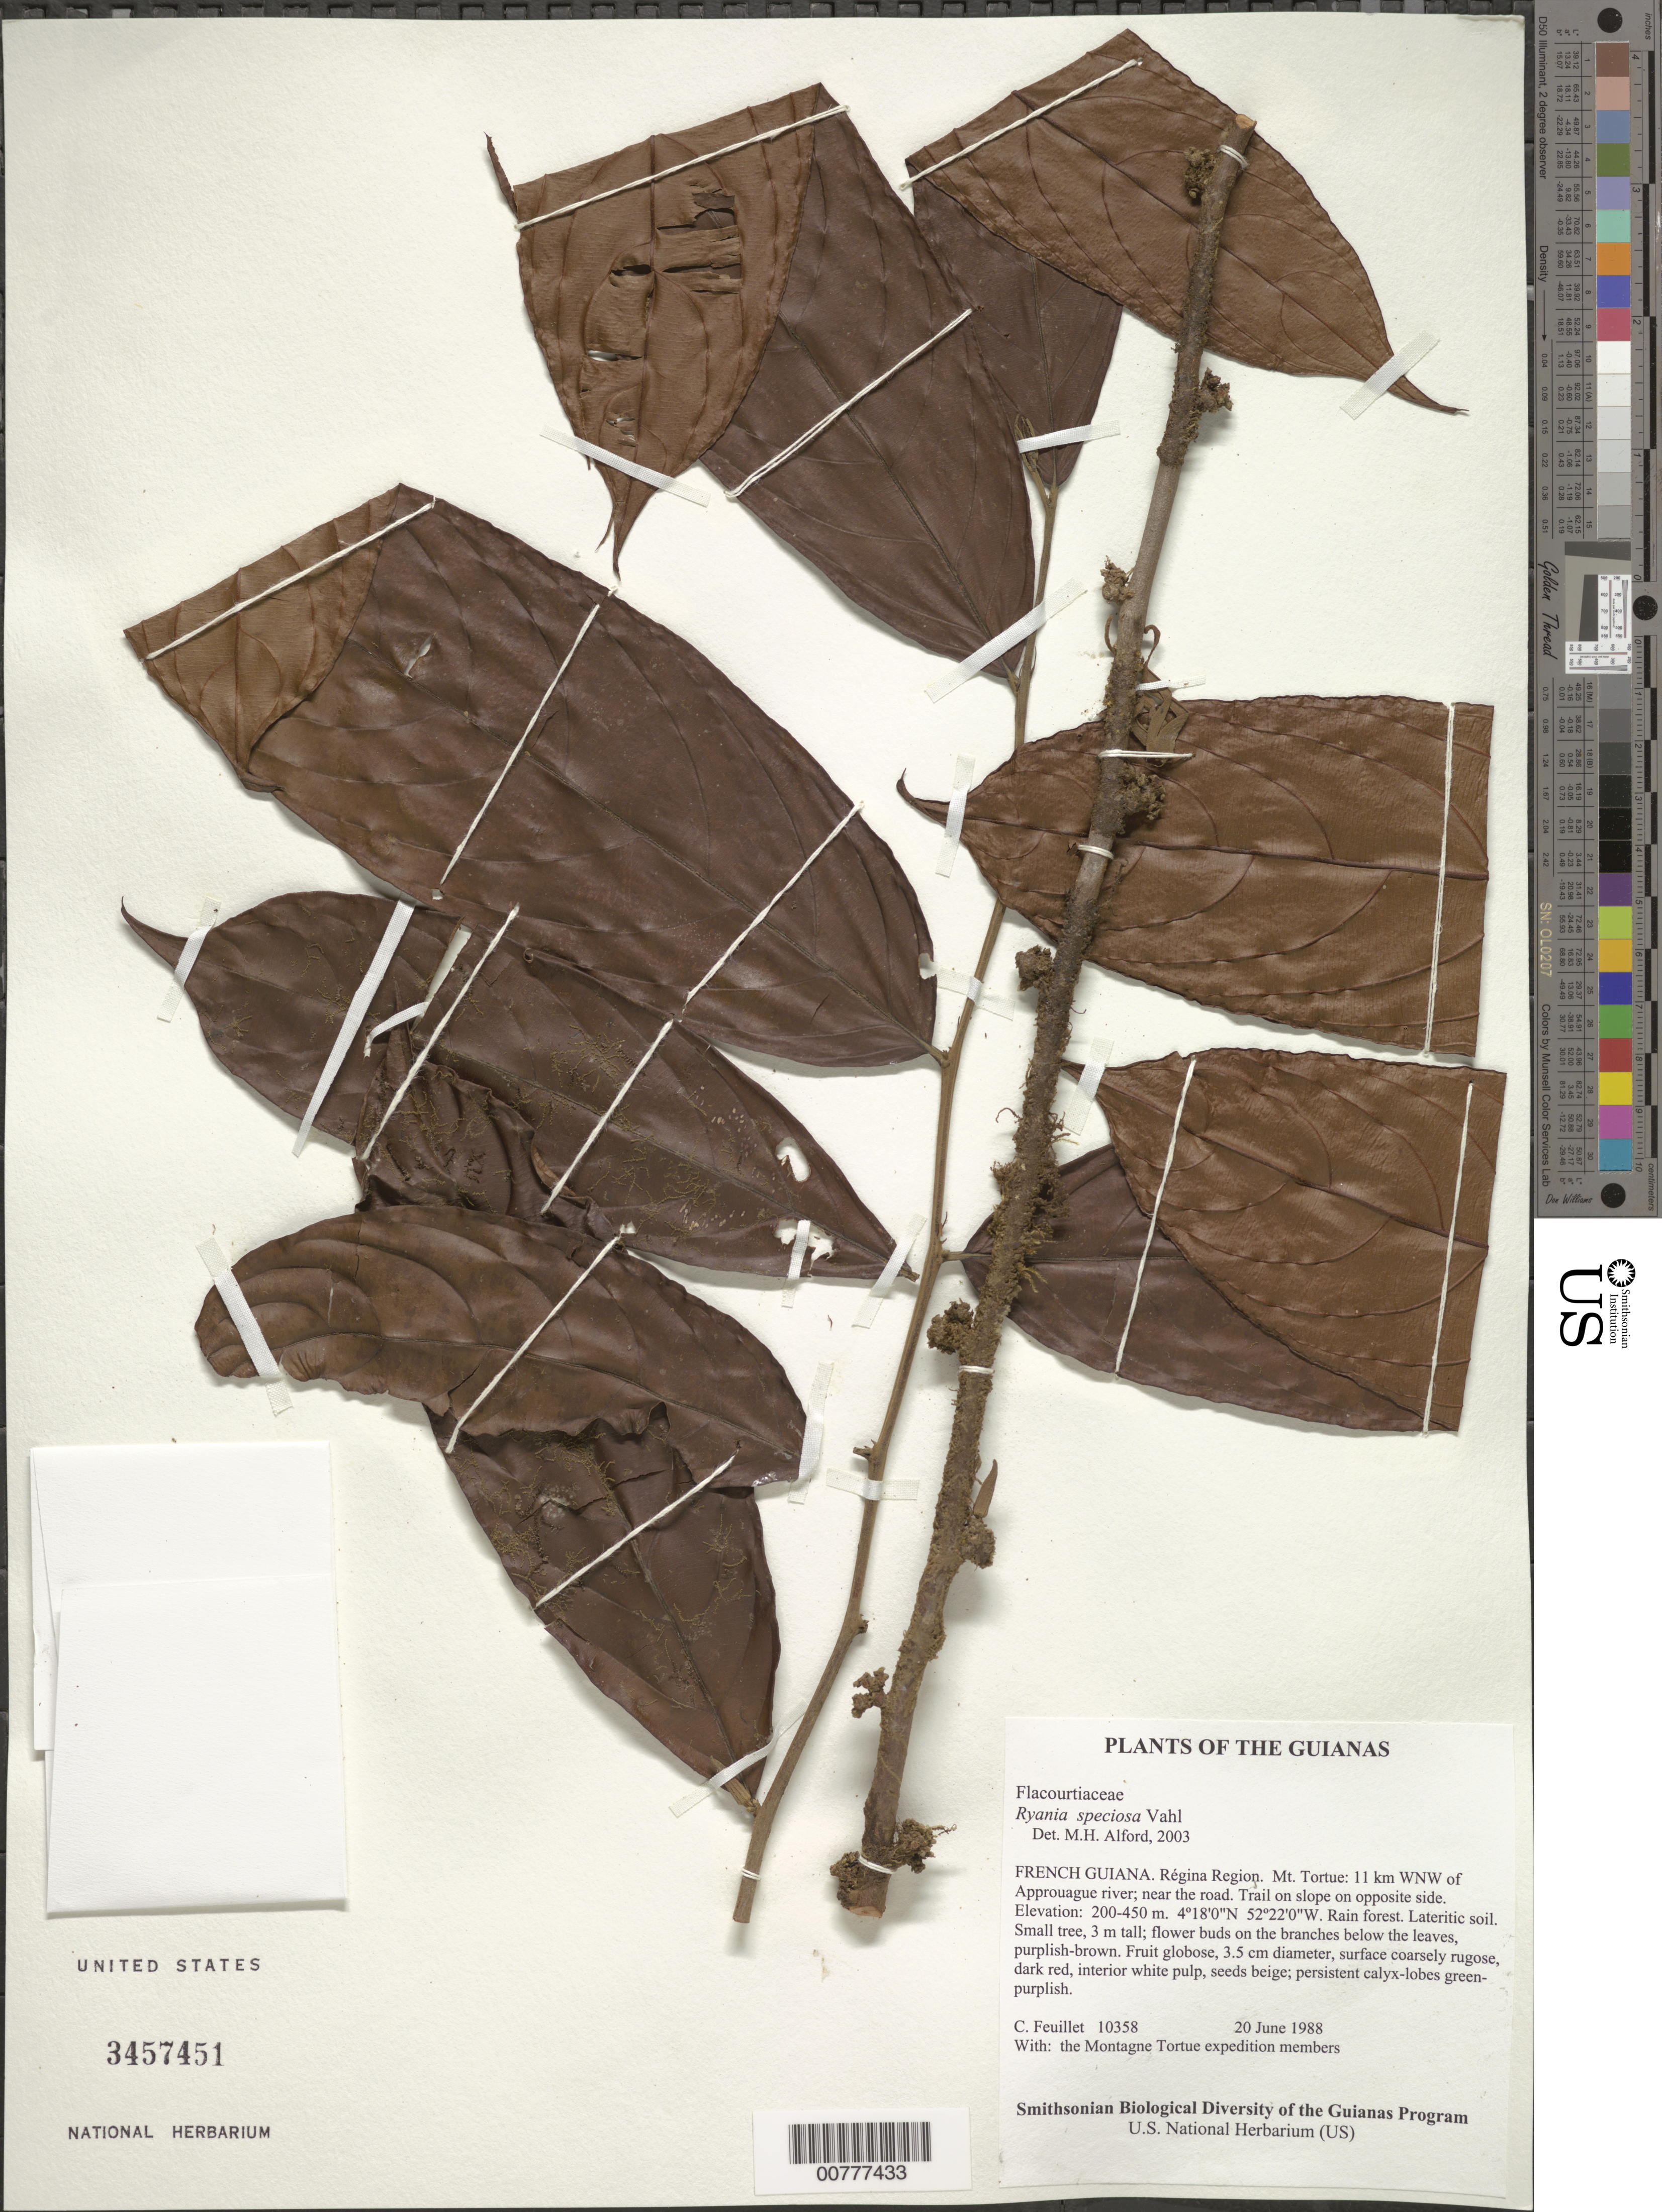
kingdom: Plantae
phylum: Tracheophyta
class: Magnoliopsida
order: Malpighiales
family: Salicaceae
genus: Ryania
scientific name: Ryania speciosa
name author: Vahl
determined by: Alford, Mac Haverson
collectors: C. Feuillet & Montagne Torte Exped. members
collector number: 10358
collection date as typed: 20 June 1988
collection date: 1988-06-20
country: French Guiana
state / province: Cayenne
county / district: Regina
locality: Mt. Tortue: 11 km WNW of Approuague river; near the road. Trail on slope on opposite side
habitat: Rain forest. Lateritic soil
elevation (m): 200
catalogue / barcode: US 3457451